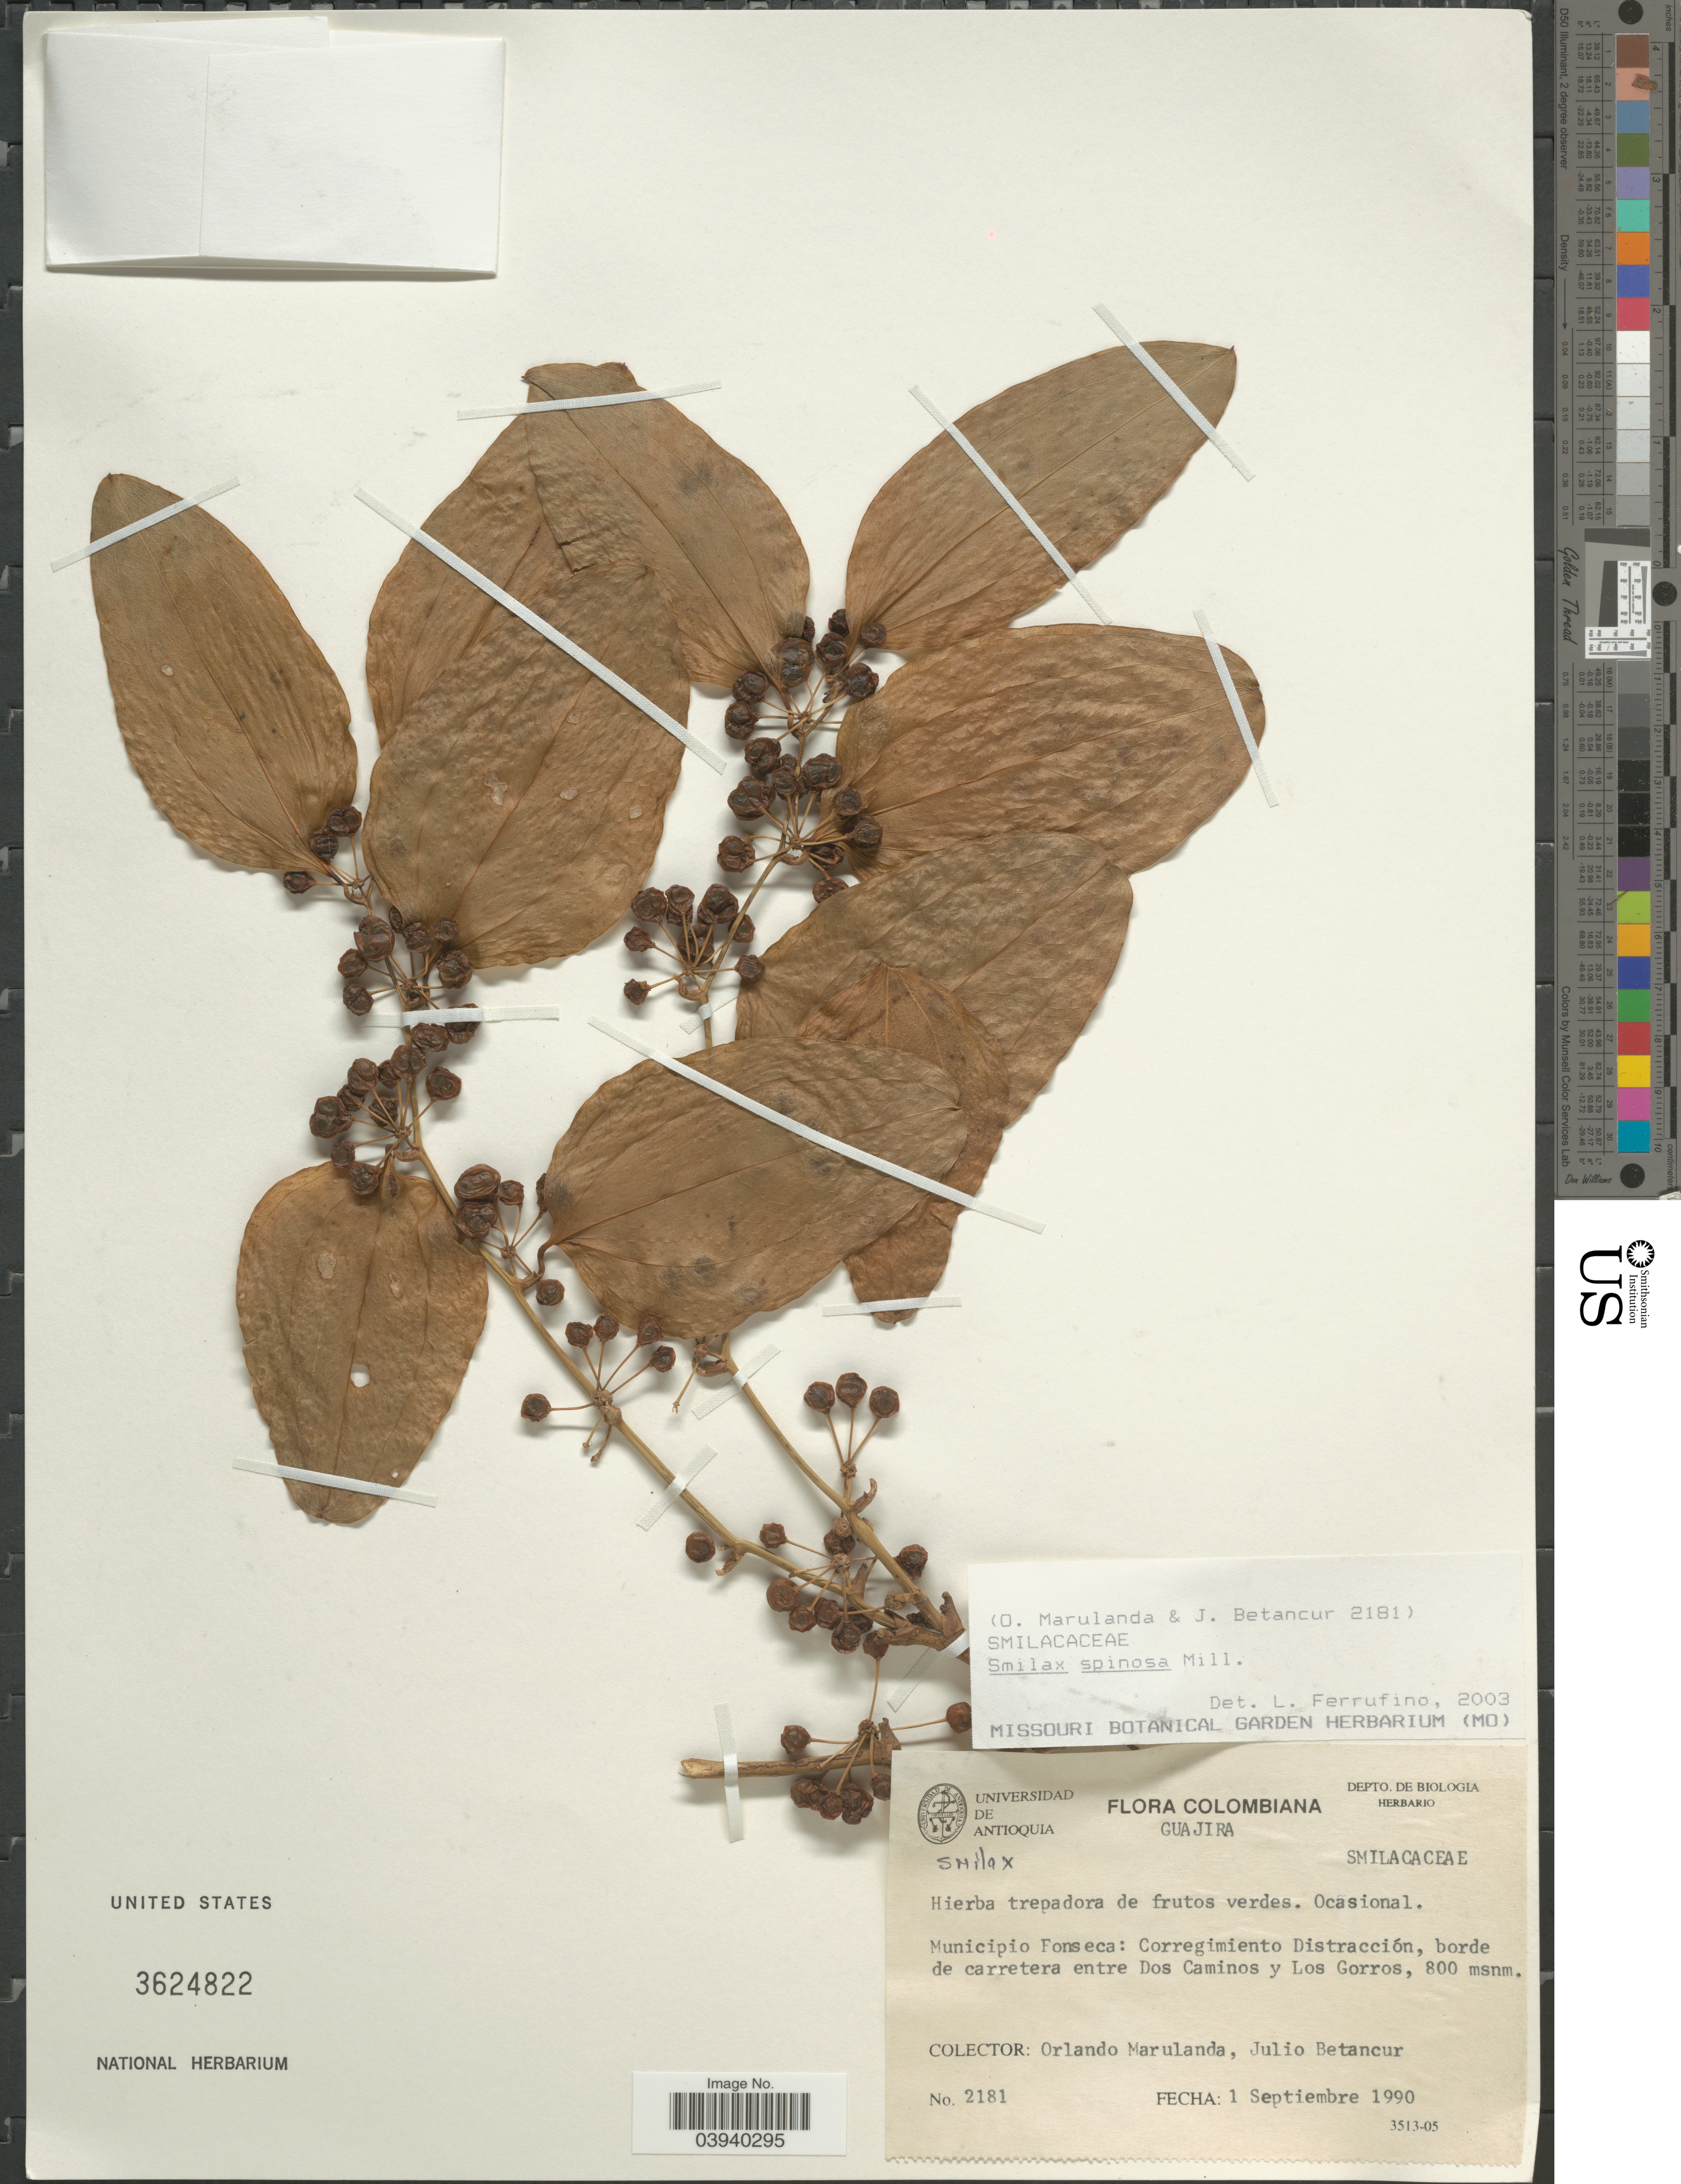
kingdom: Plantae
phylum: Tracheophyta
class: Liliopsida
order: Liliales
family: Smilacaceae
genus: Smilax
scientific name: Smilax spinosa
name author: Mill.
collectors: O. Marulanda & J. Betancur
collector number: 2181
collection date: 1990-09-01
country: Colombia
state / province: La Guajira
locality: Guajira. Municipio Fonseca: Corregimiento Distracción, borde de carretera entre Dos Caminos y Los Gorros.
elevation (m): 800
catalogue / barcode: US 3624822